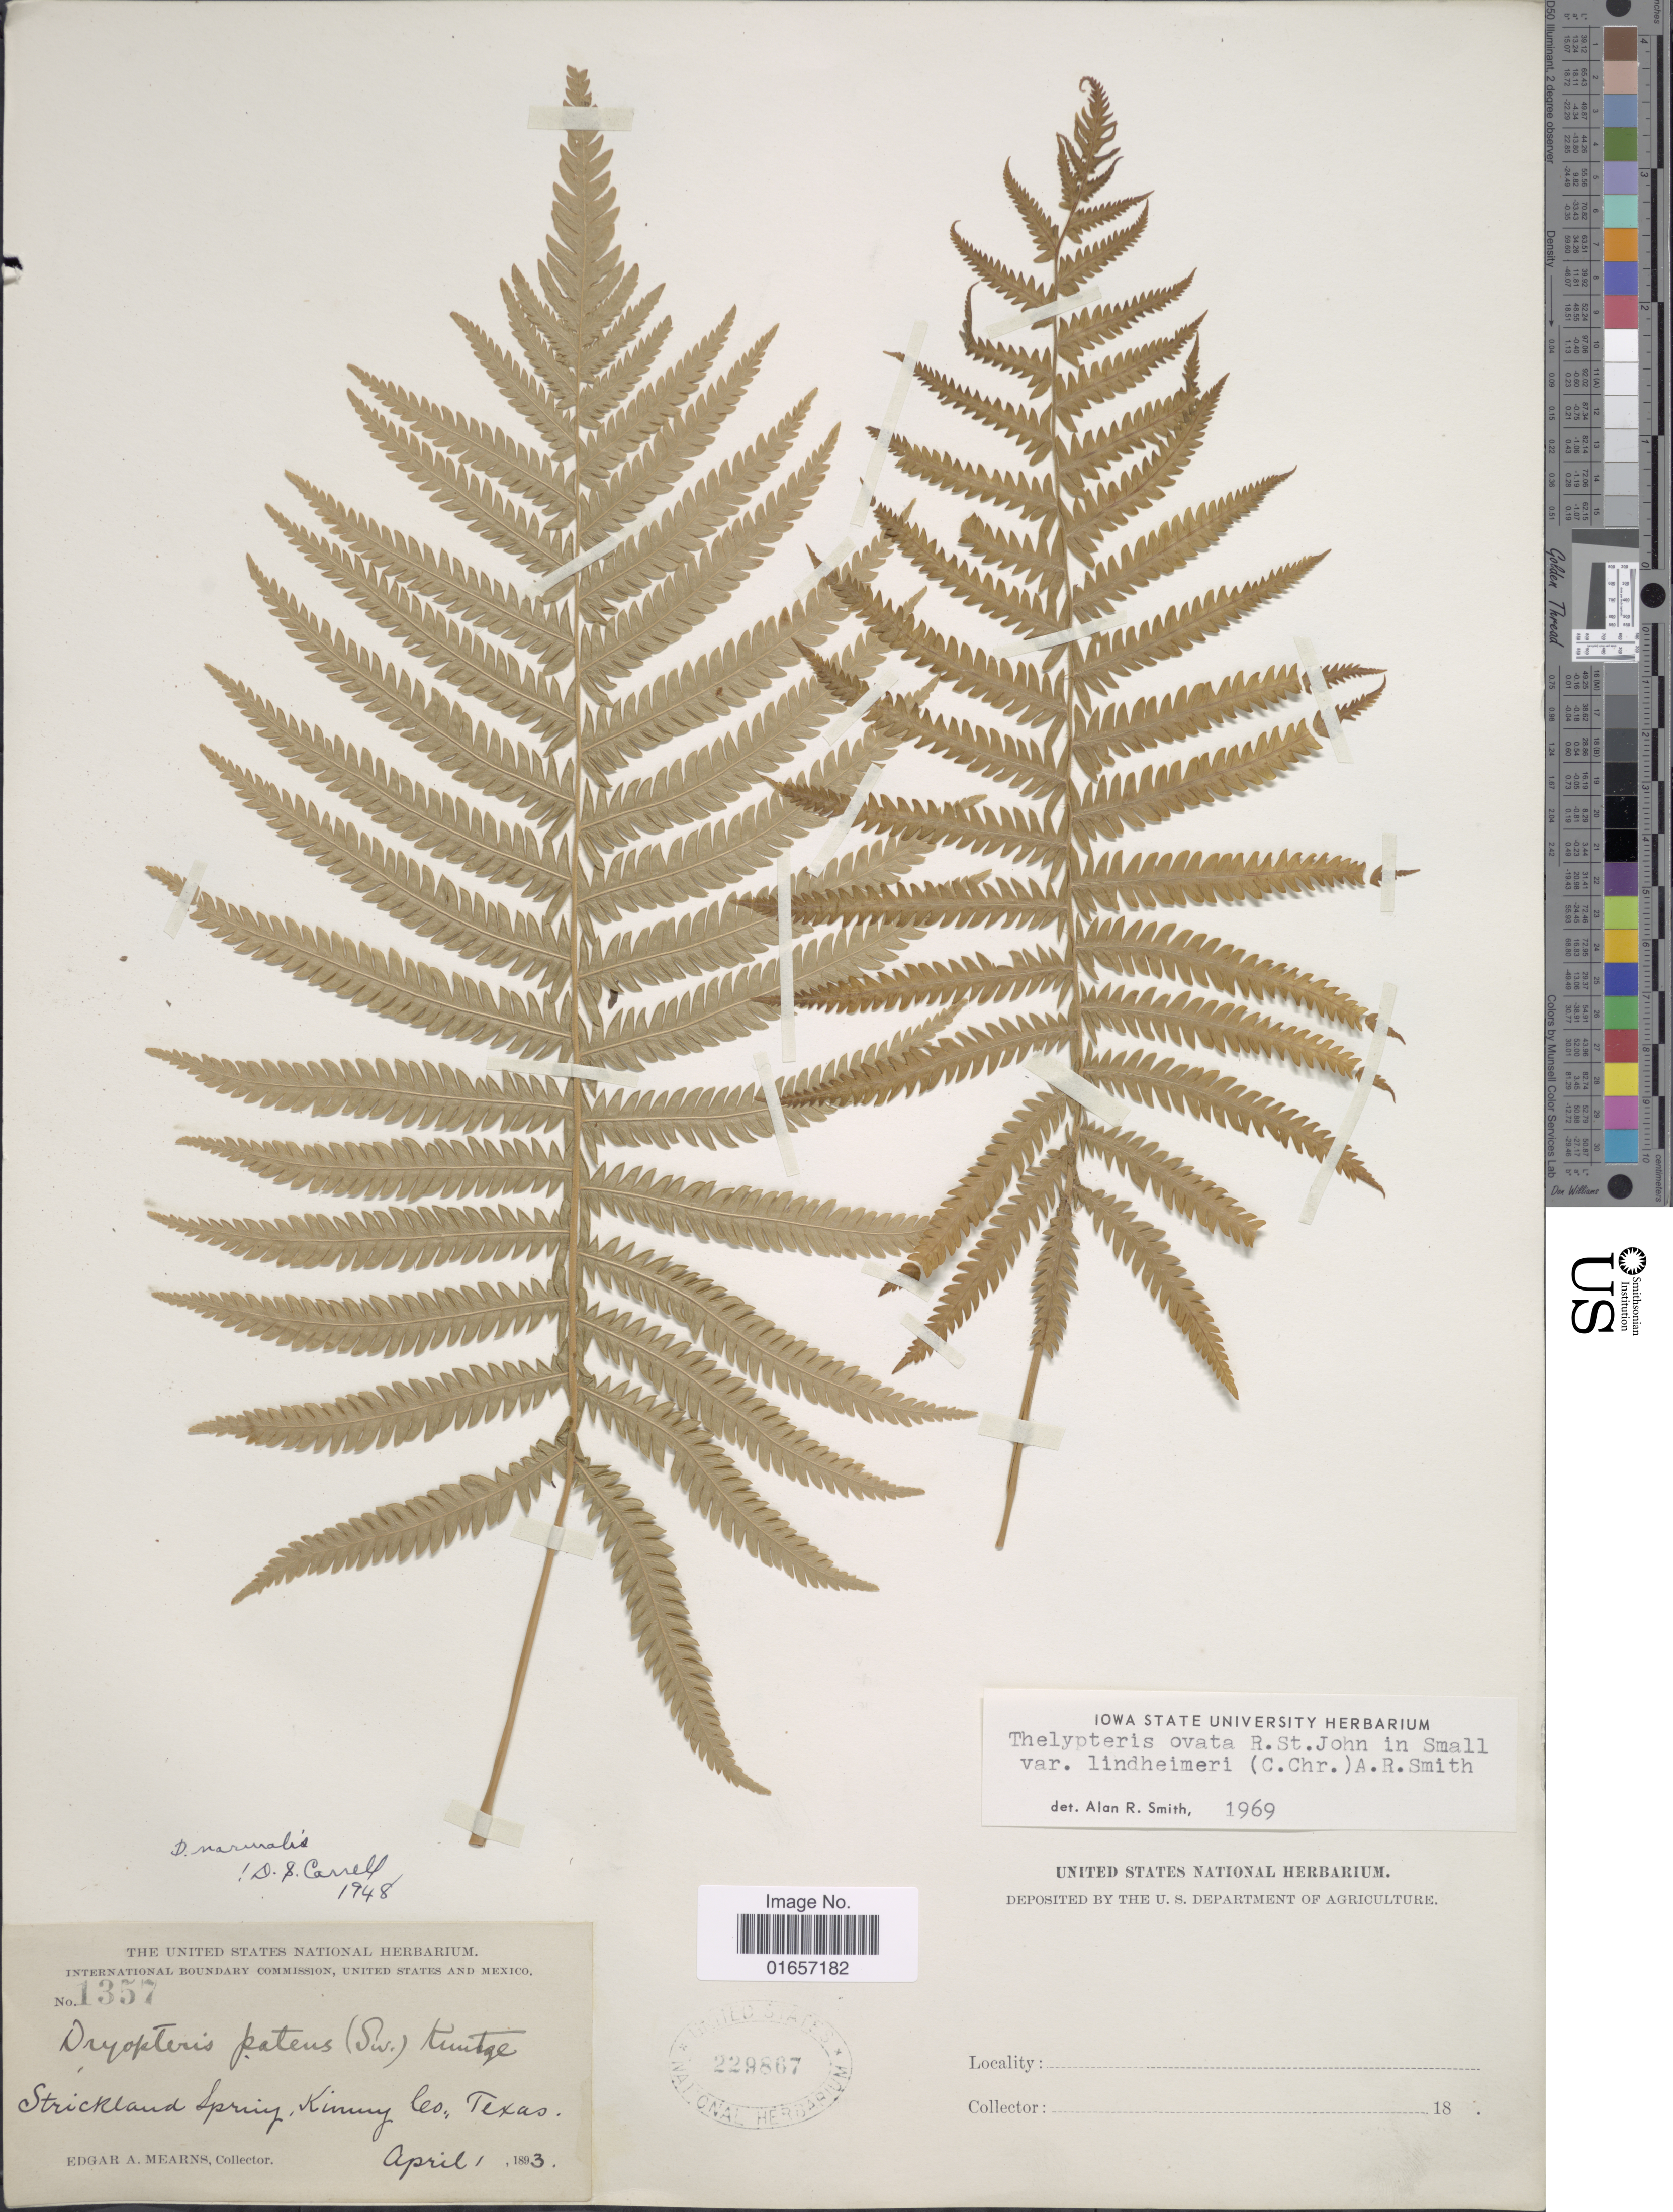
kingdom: Plantae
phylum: Tracheophyta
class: Polypodiopsida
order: Polypodiales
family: Thelypteridaceae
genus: Christella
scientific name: Christella ovata var. lindheimari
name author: (C. Chr.) A.R. Sm.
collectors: E. A. Mearns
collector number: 1357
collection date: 1893-04-01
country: United States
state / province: Texas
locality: Strickland Spring, Kimmy Co.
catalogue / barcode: US 229867